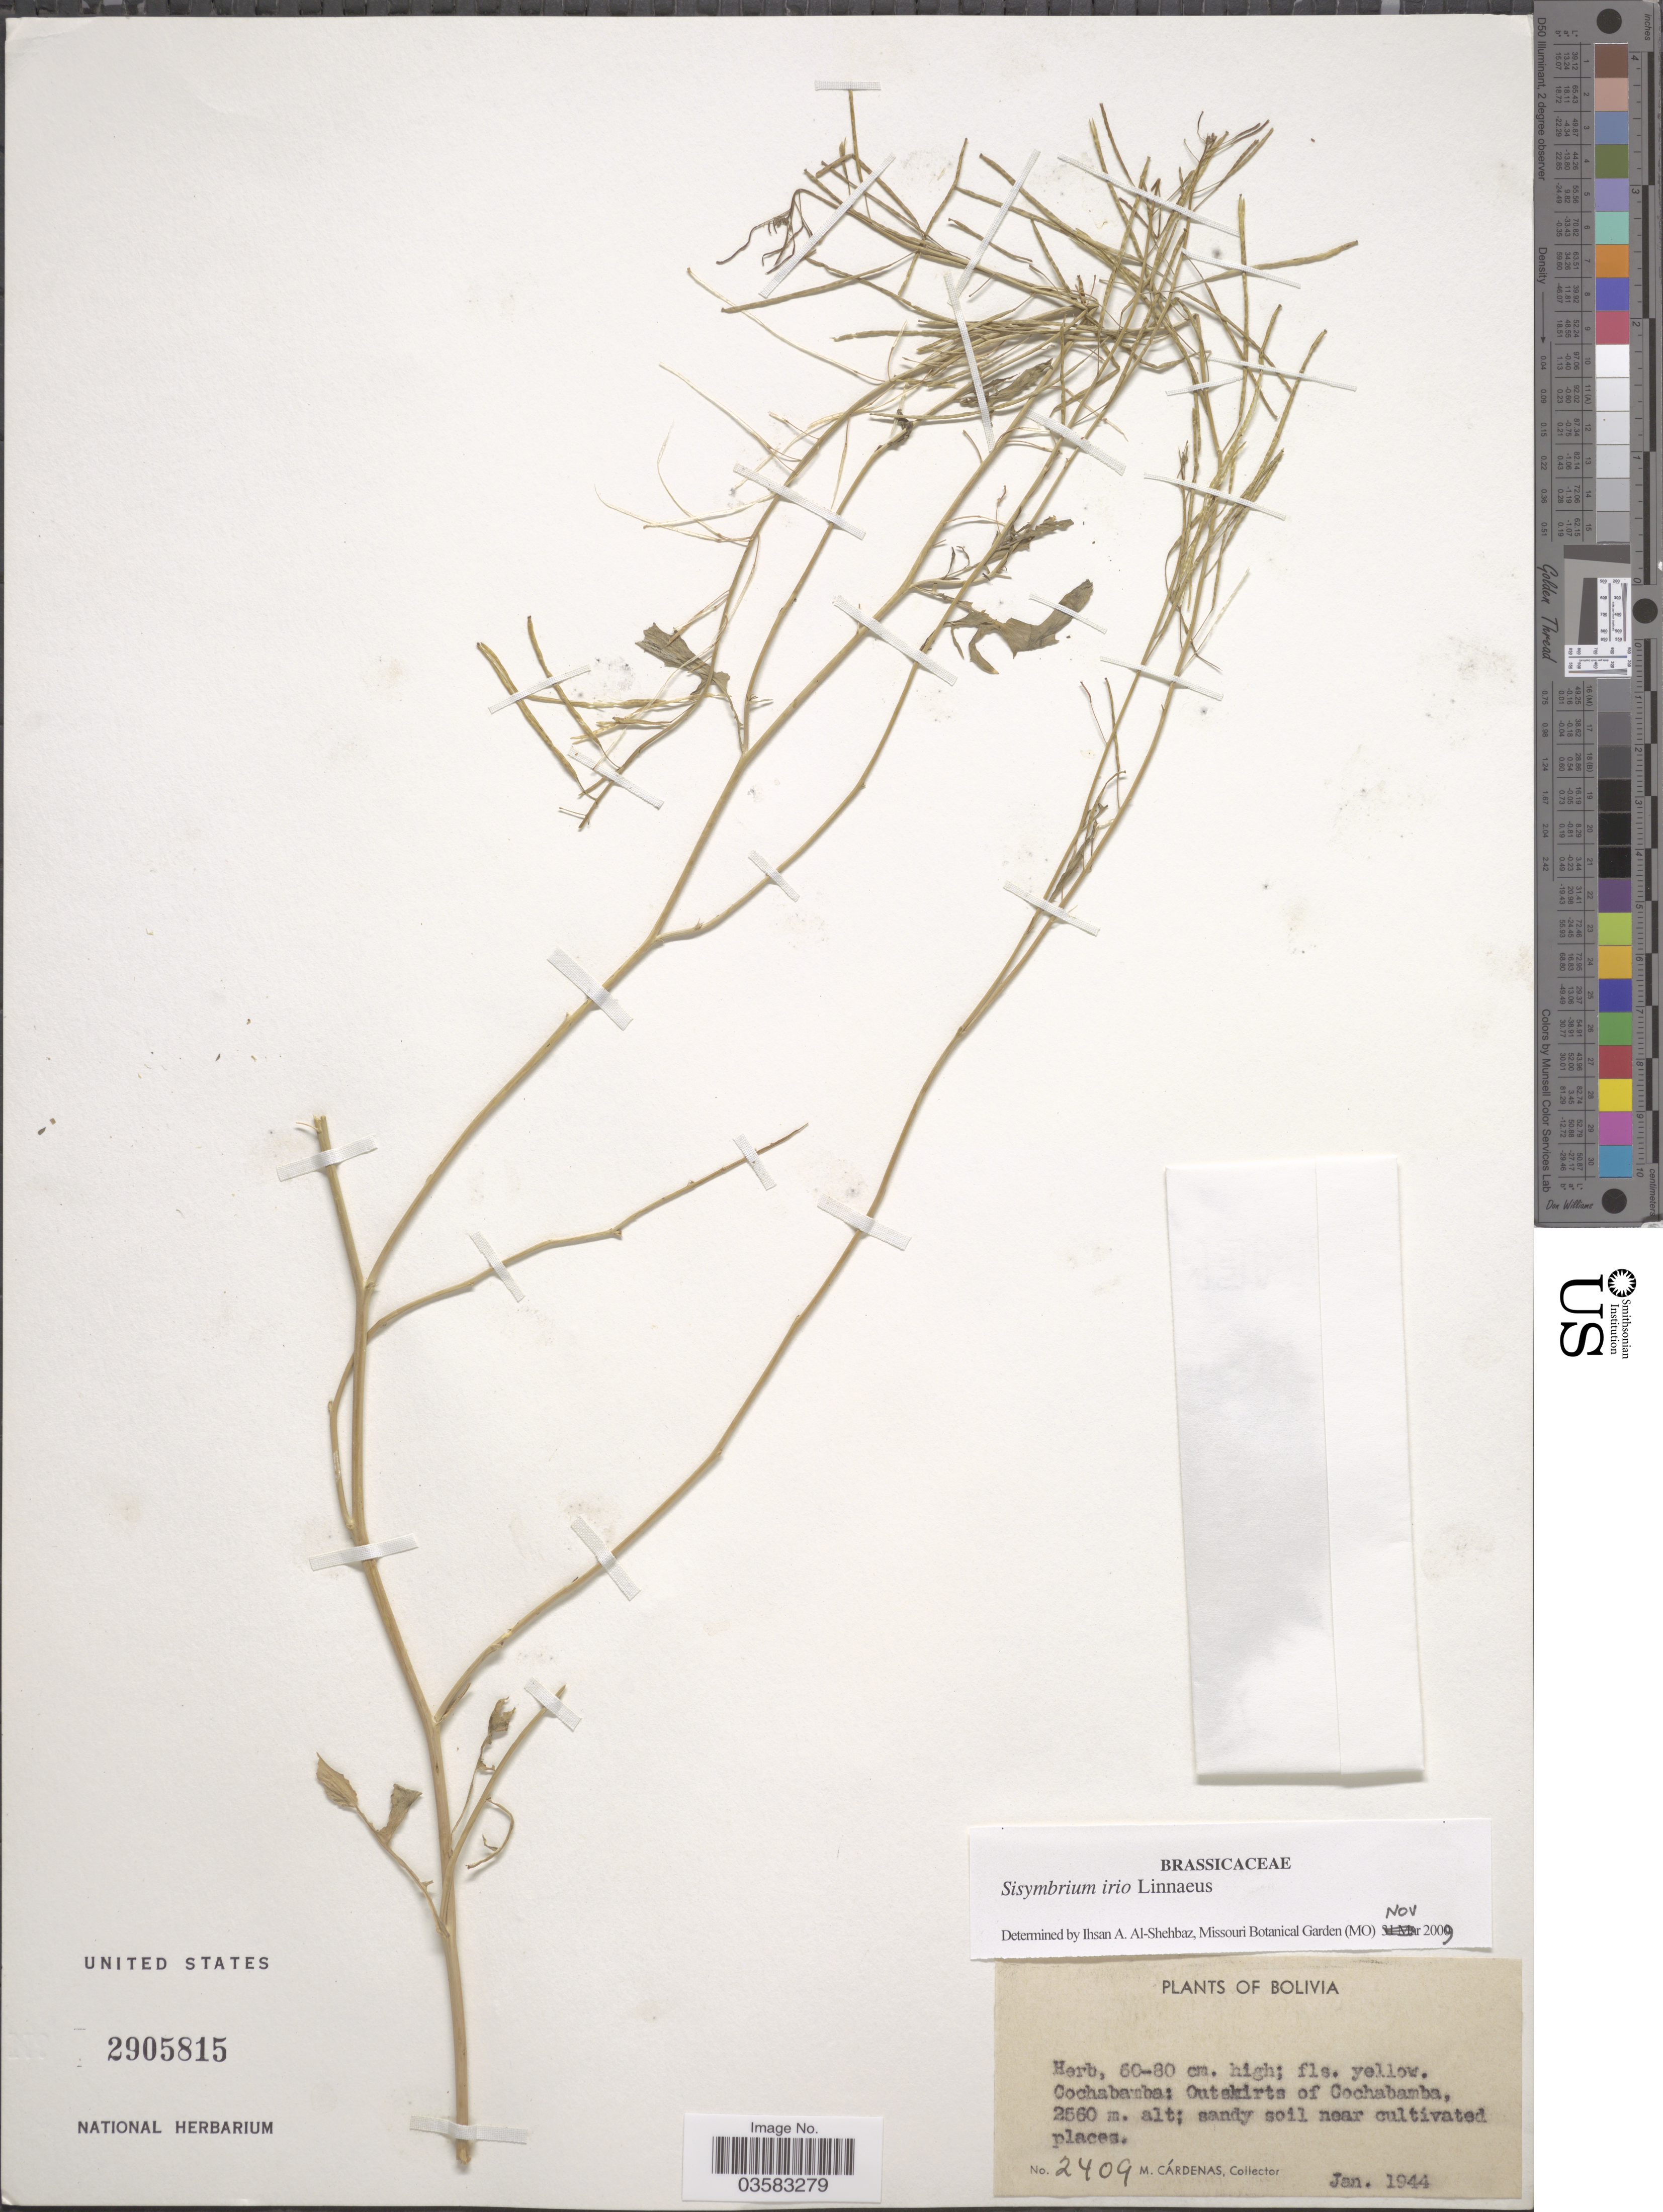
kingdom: Plantae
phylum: Tracheophyta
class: Magnoliopsida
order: Brassicales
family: Brassicaceae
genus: Sisymbrium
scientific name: Sisymbrium irio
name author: L.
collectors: M. Cárdenas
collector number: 2409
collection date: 1944-01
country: Bolivia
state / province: Cochabamba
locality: Outskirts of Cochabamba.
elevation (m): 2560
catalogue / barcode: US 2905815